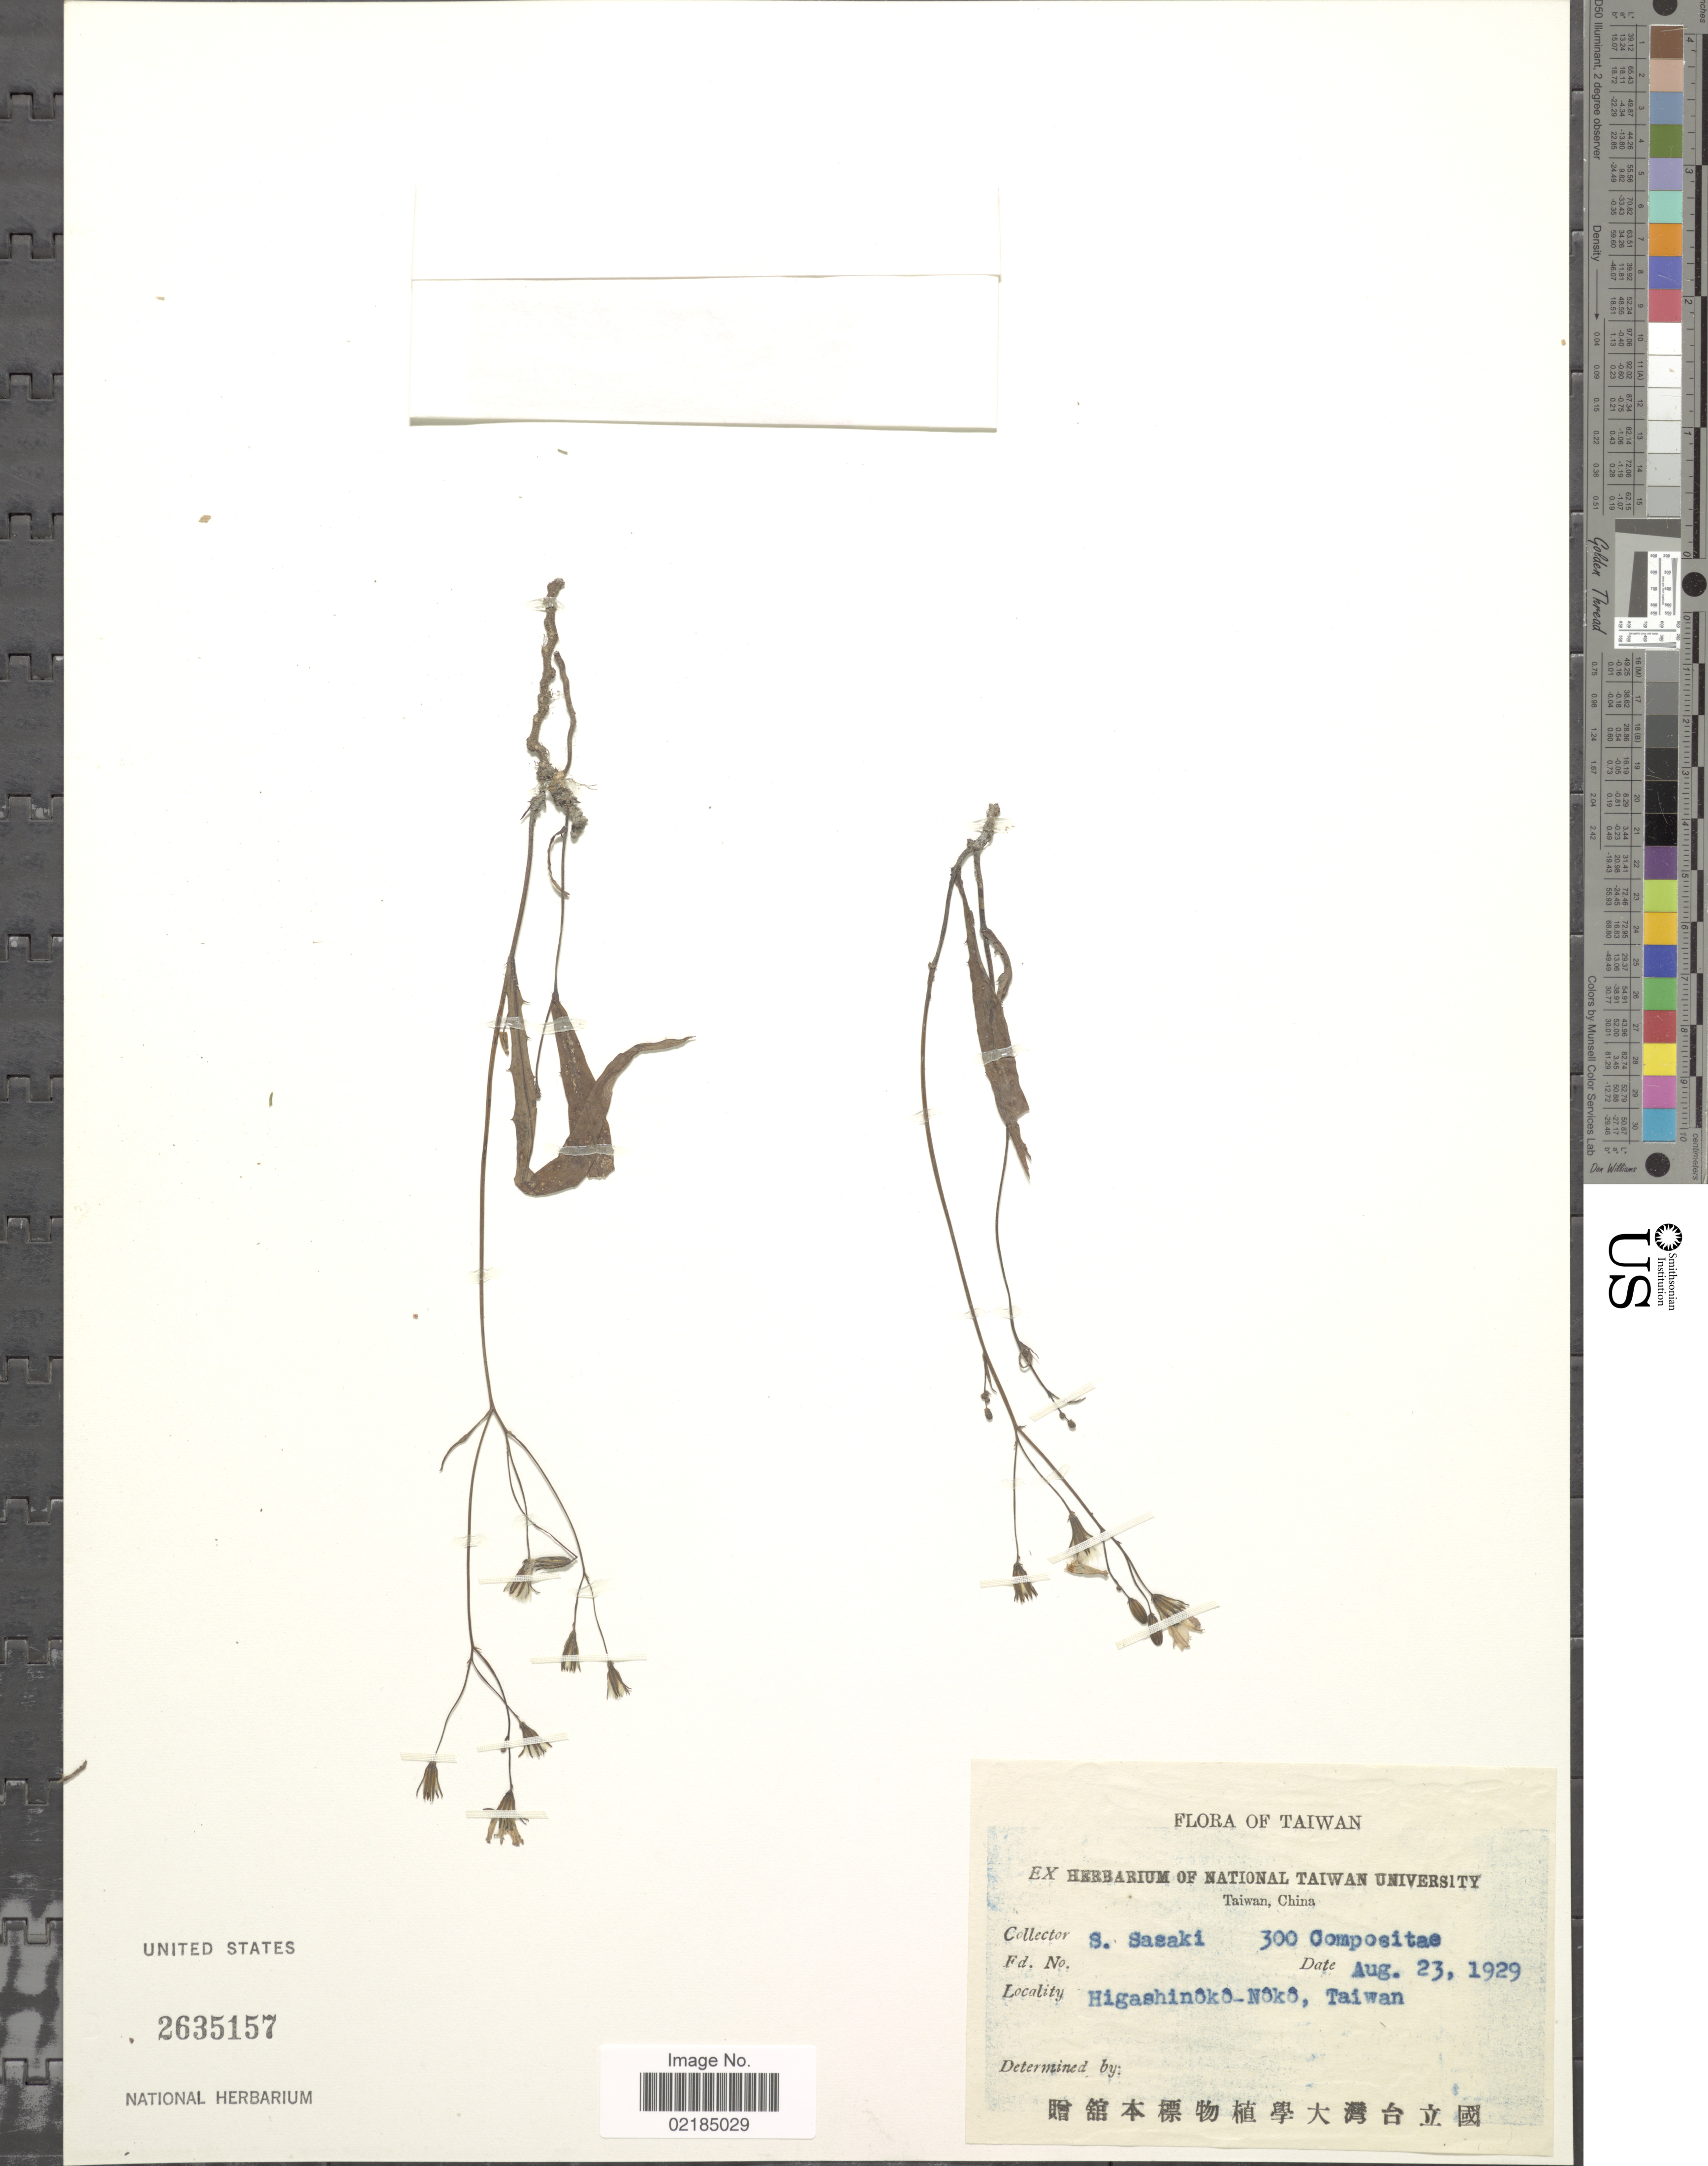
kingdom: Plantae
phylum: Tracheophyta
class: Magnoliopsida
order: Asterales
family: Asteraceae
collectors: S. Sasaki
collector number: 300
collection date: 1929-08-23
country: Taiwan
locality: Higashinôkô-Nôkô, Taiwan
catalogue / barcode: US 2635157